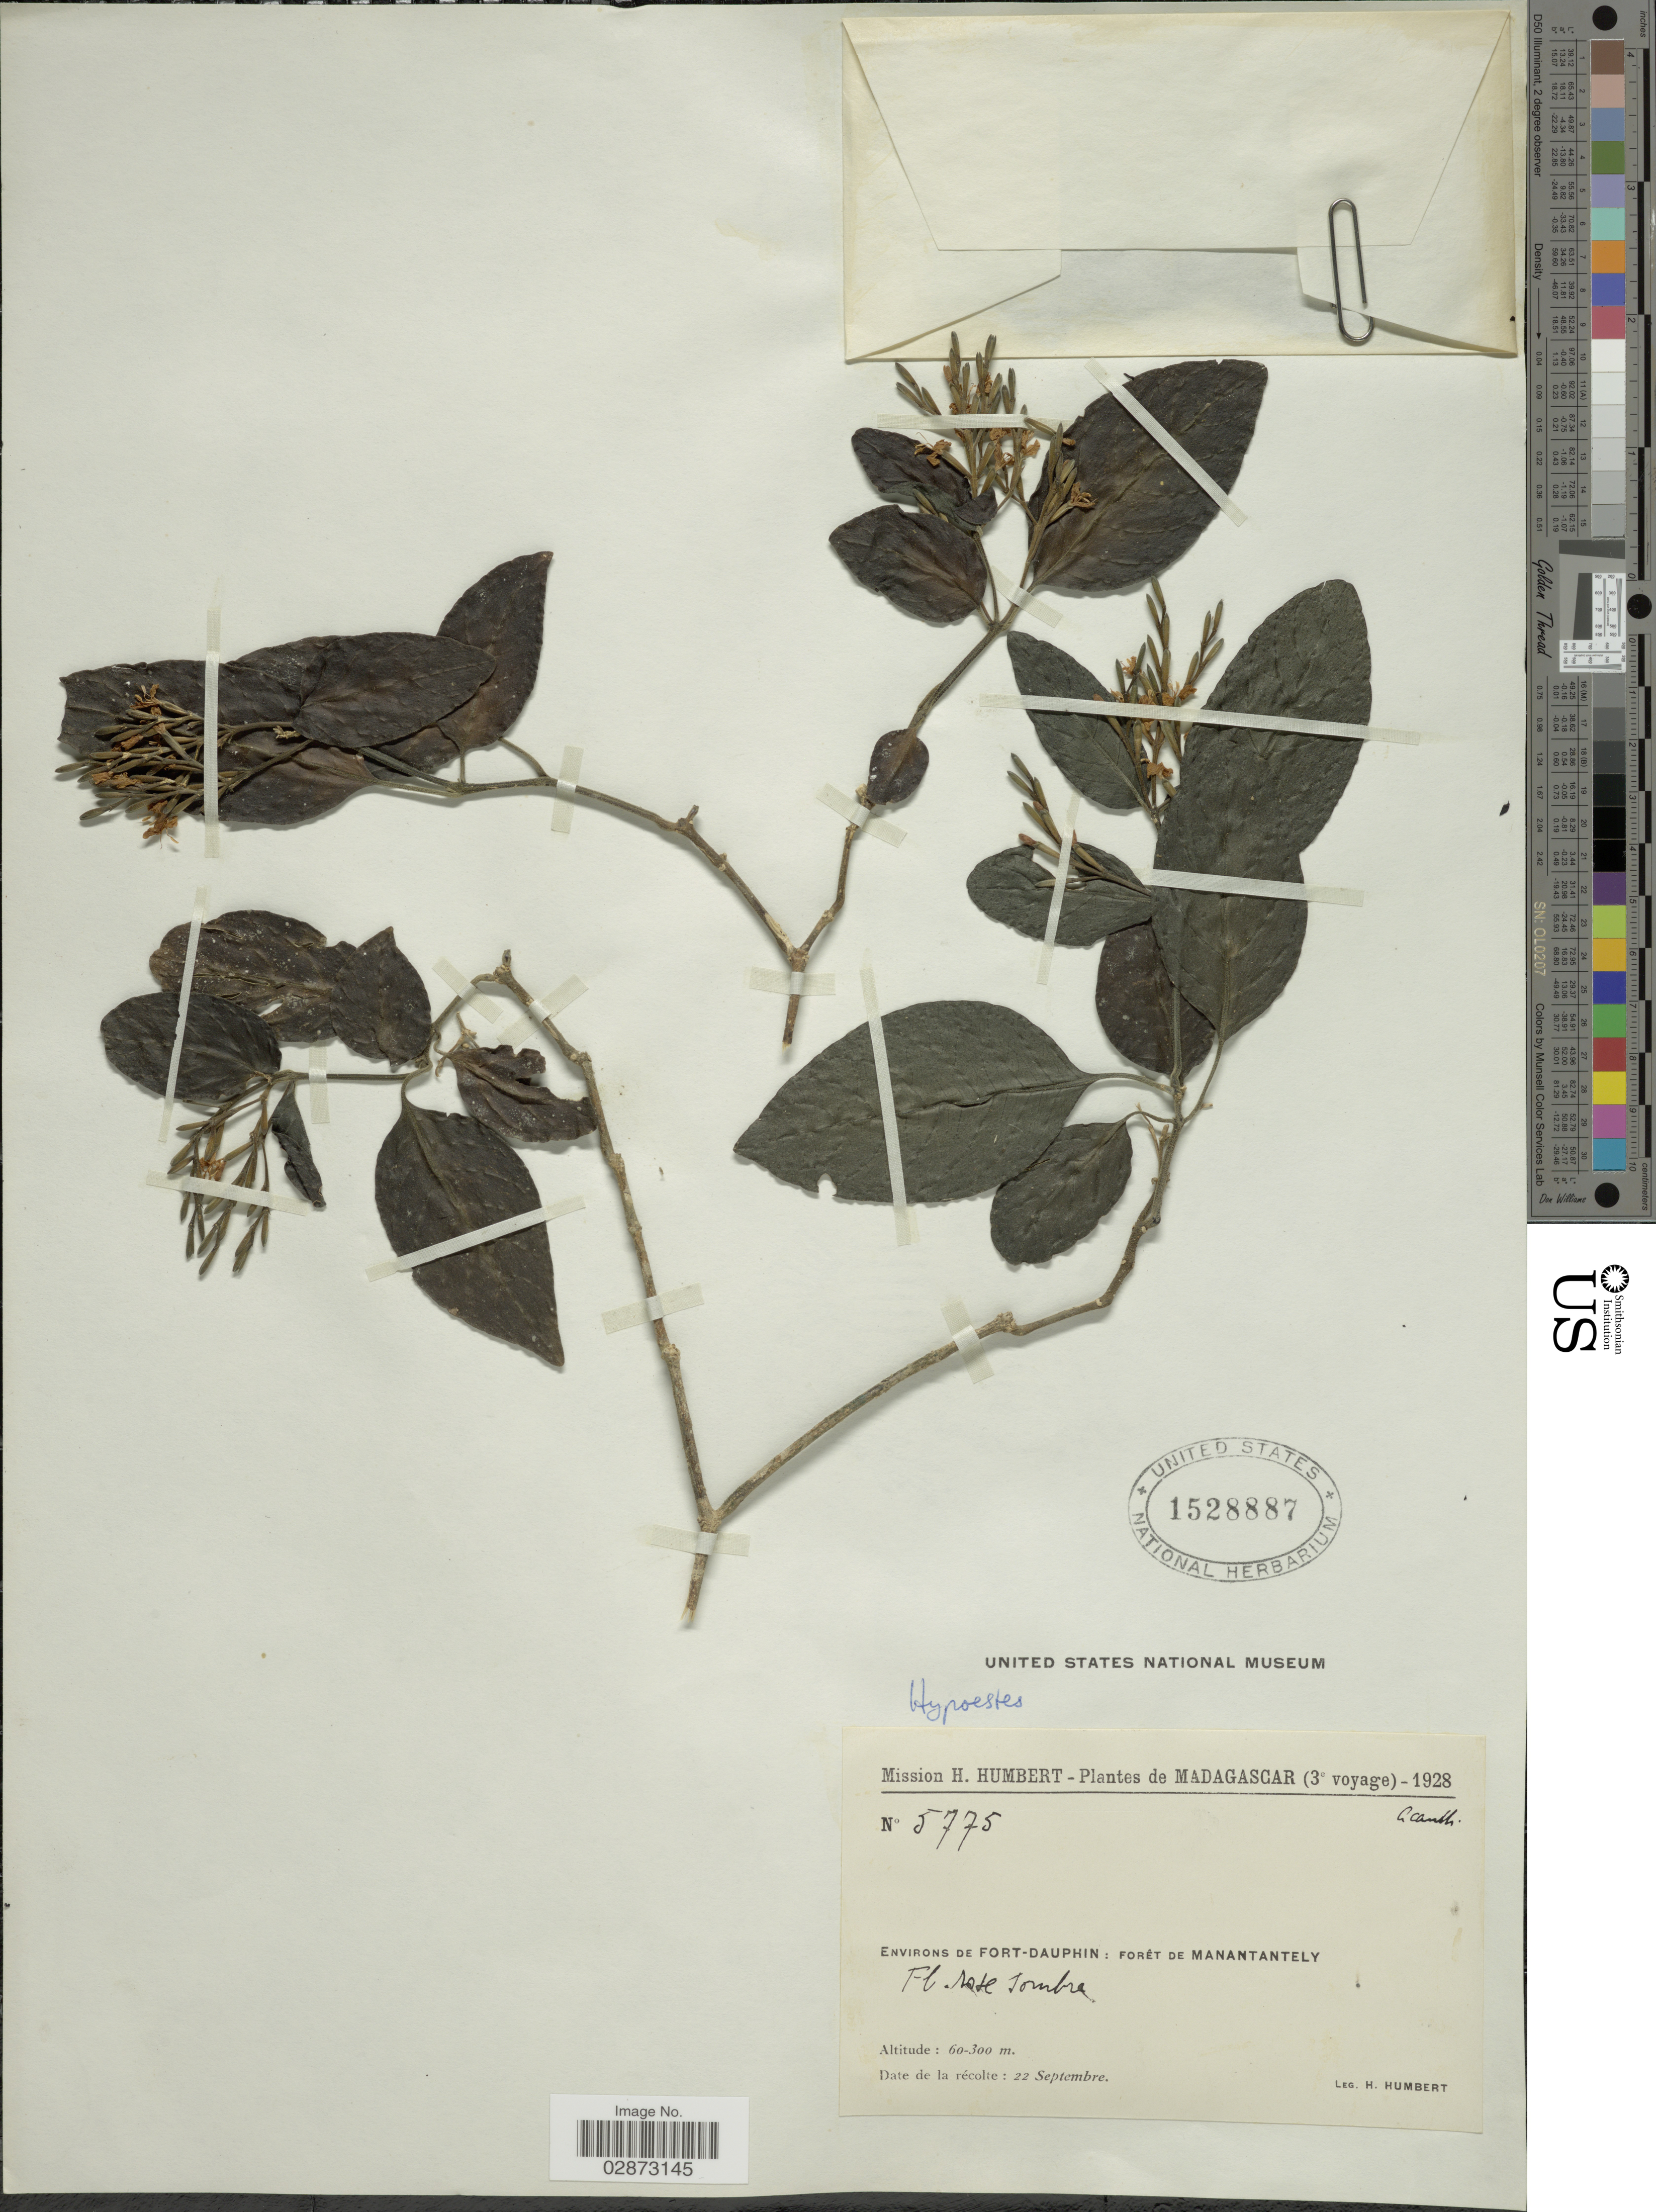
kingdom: Plantae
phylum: Tracheophyta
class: Magnoliopsida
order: Lamiales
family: Acanthaceae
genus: Hypoestes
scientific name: Hypoestes sp.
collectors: H. Humbert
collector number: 5775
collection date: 1928-09-22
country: Madagascar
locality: Environs de Fort-Dauphin: Forêt de Manantantely.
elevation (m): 60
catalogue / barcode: US 1528887